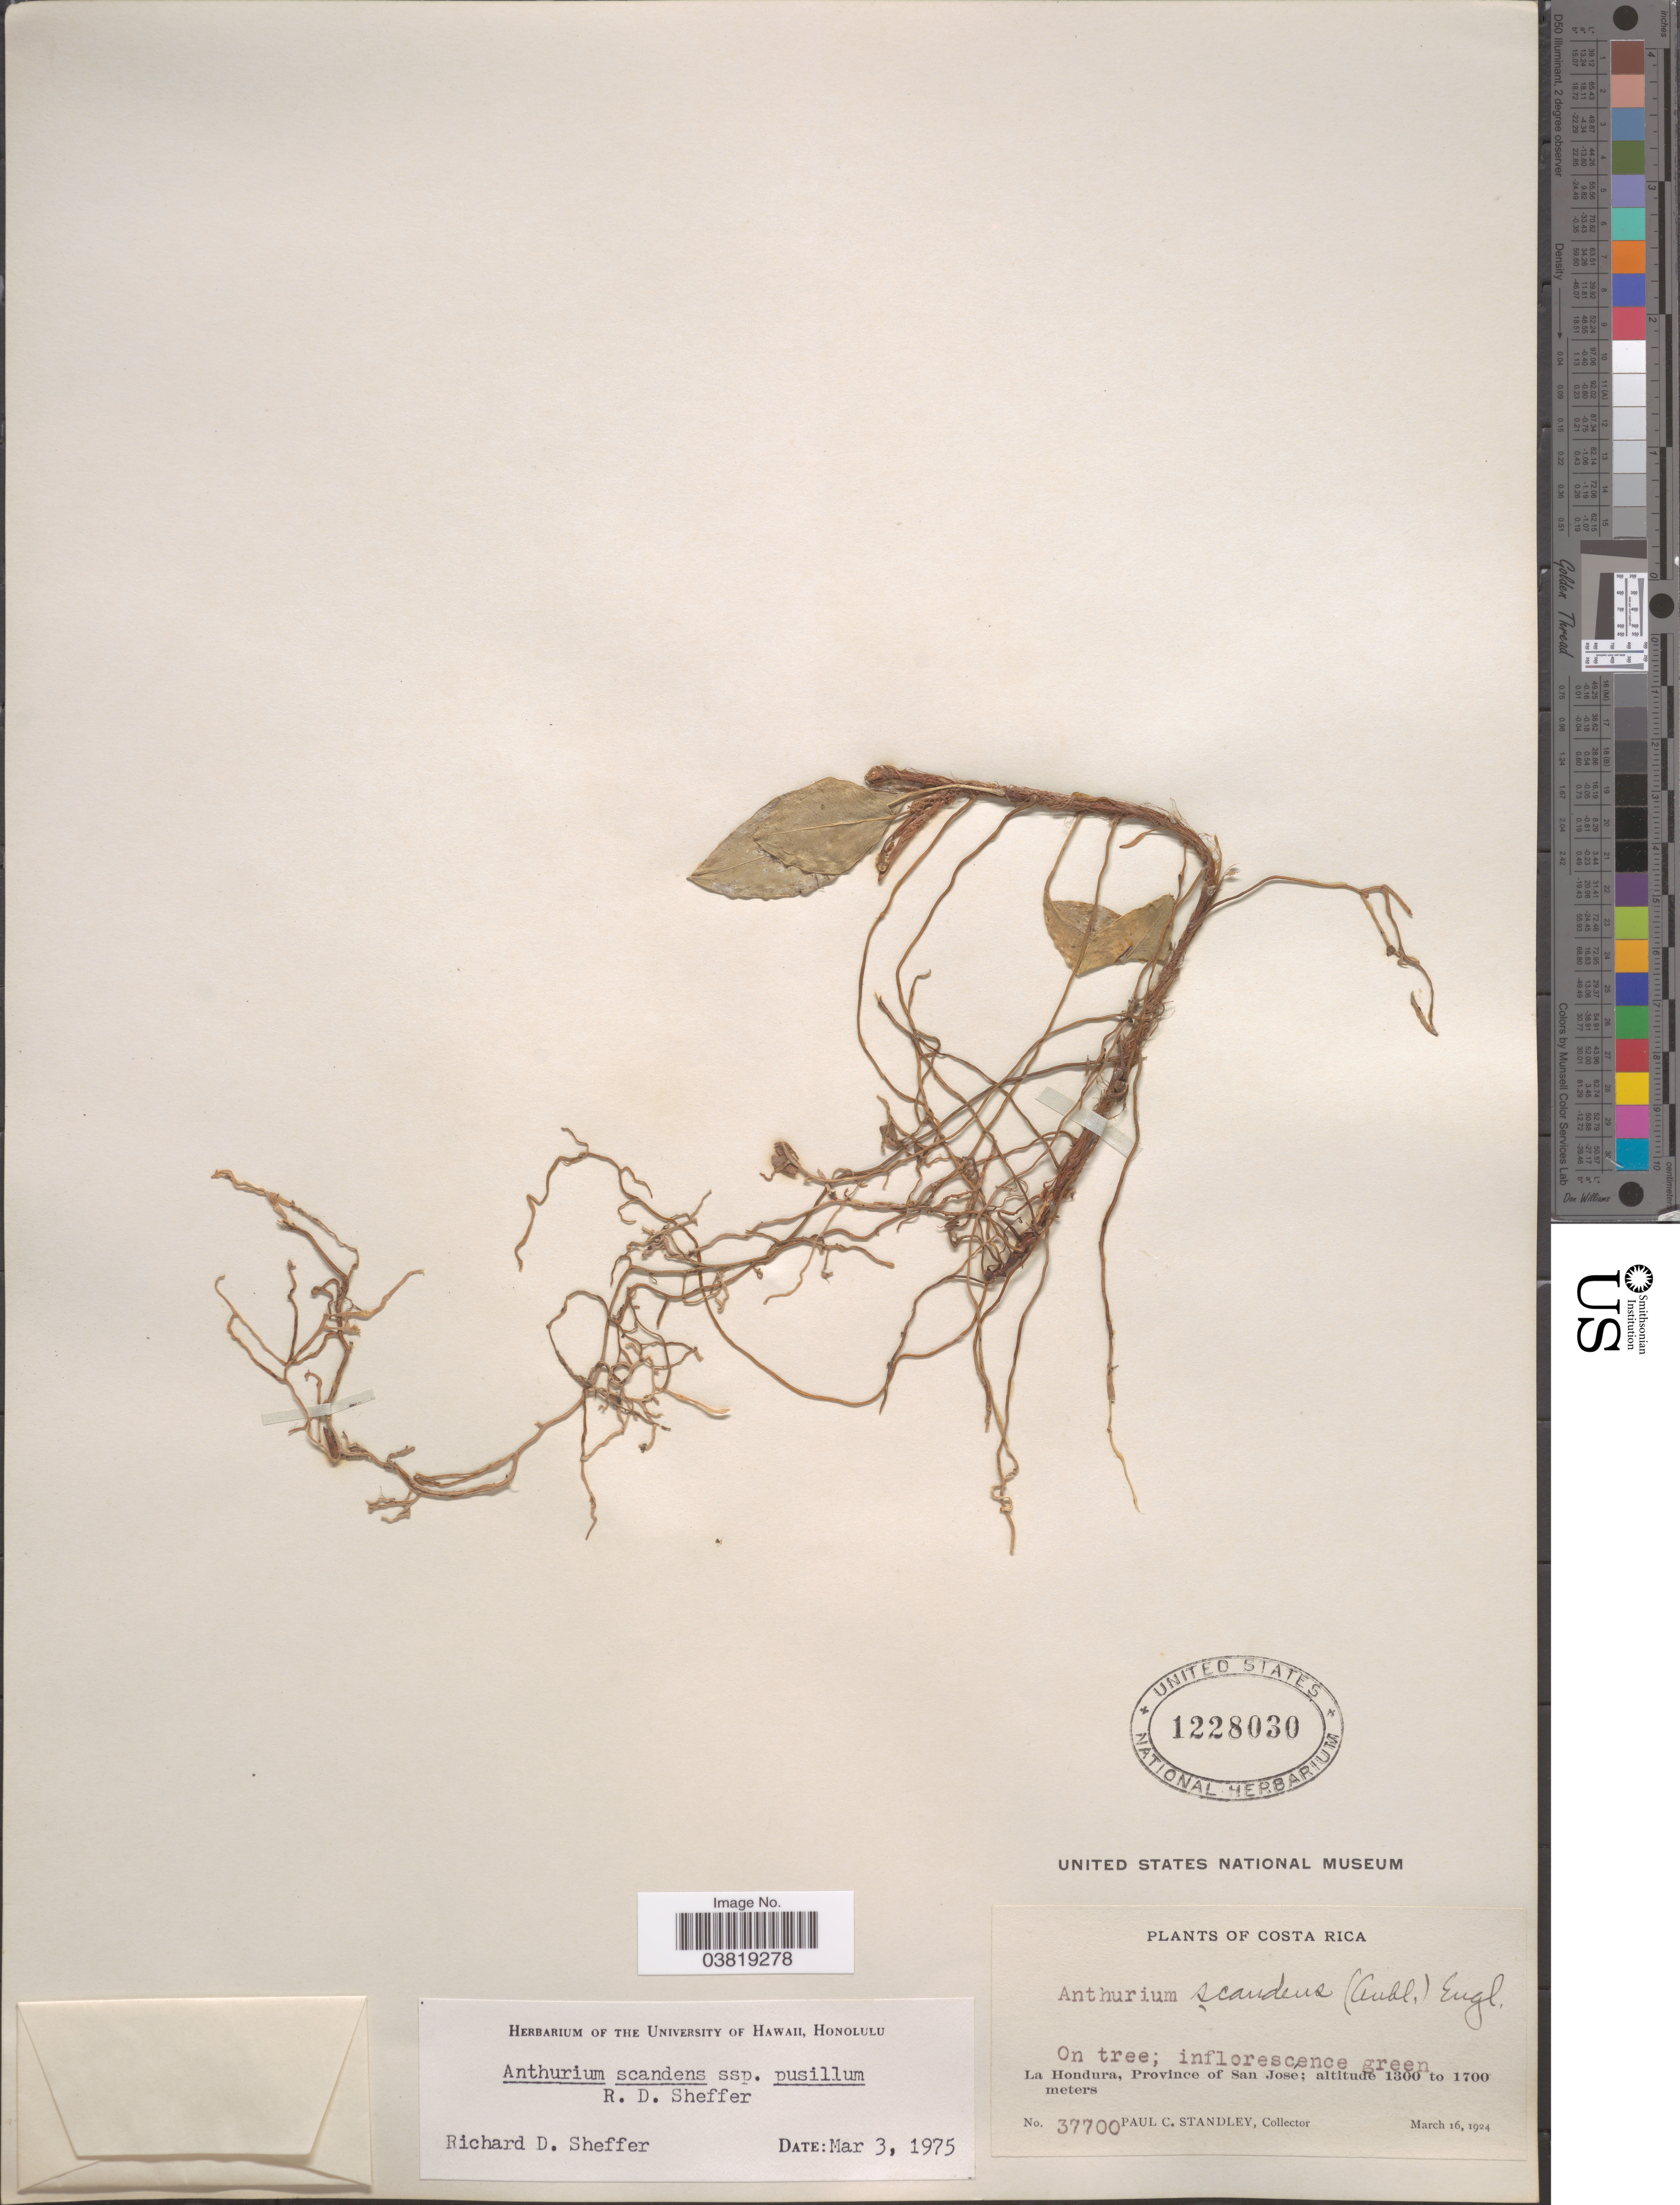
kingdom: Plantae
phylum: Tracheophyta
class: Liliopsida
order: Alismatales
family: Araceae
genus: Anthurium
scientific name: Anthurium scandens subsp. pusillum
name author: Sheffer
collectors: P. C. Standley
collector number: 37700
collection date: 1924-03-16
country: Costa Rica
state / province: San José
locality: La Hondura.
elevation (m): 1300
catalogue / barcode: US 1228030